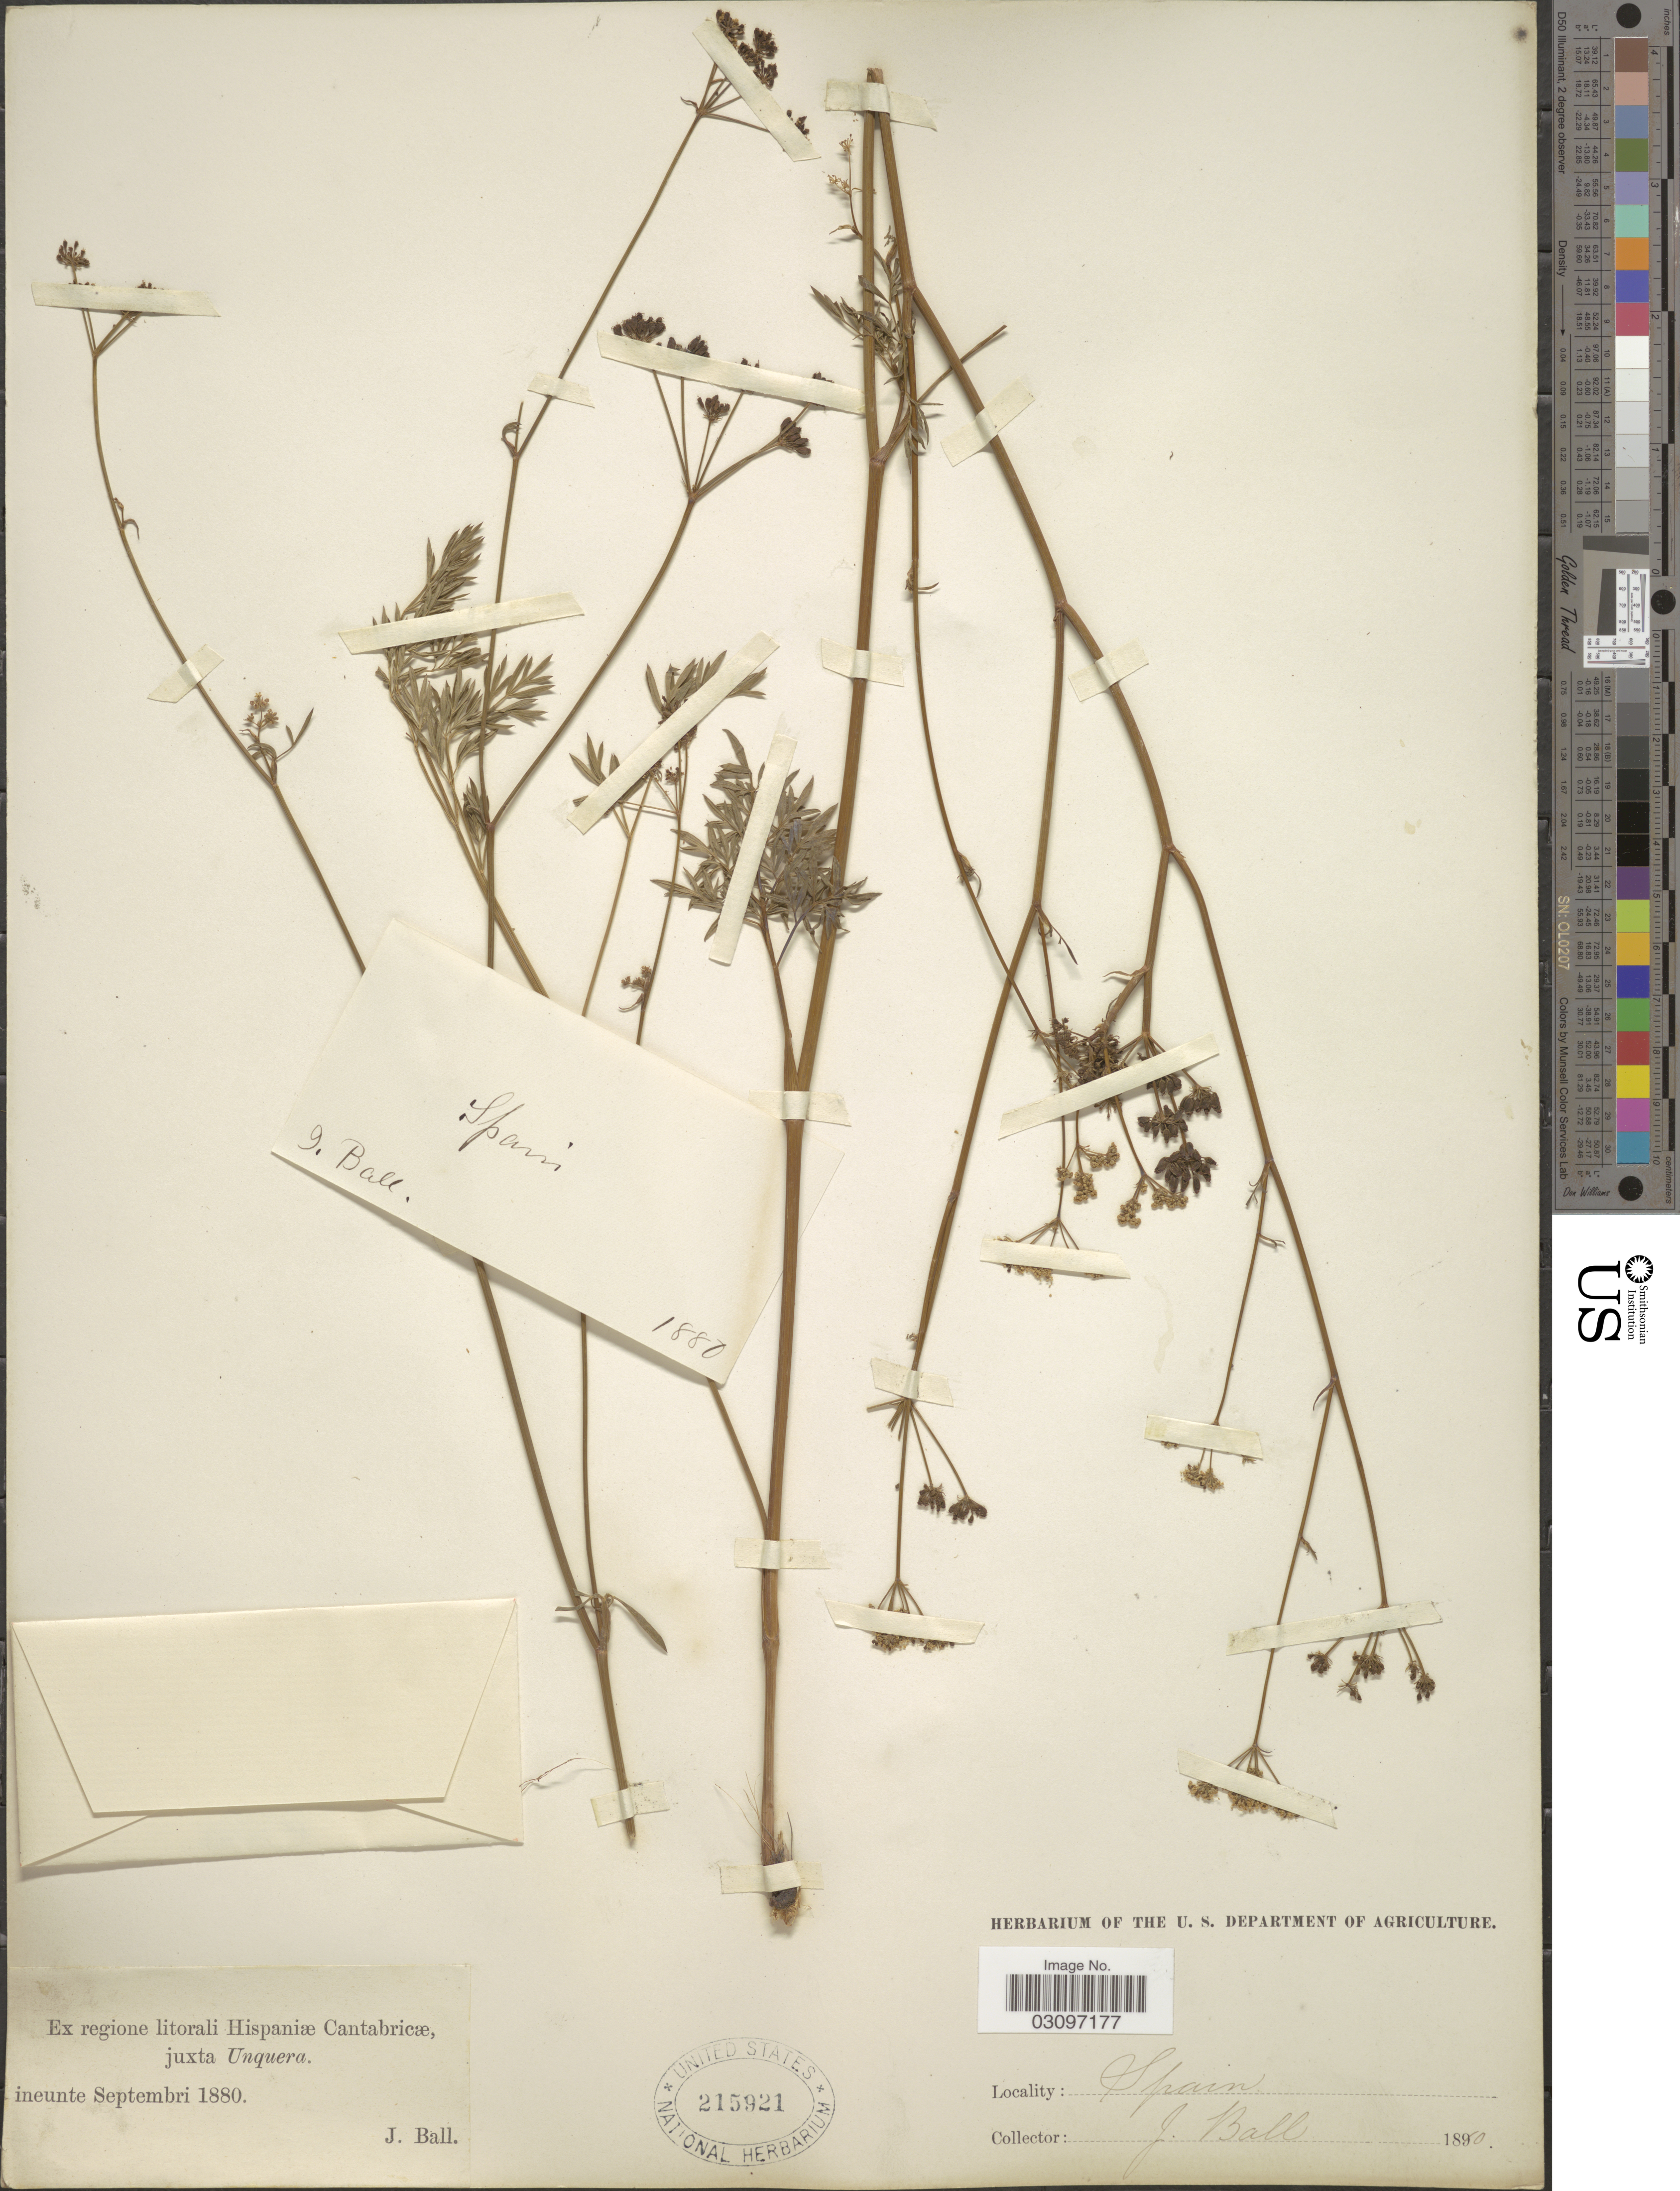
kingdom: Plantae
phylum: Tracheophyta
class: Magnoliopsida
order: Apiales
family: Apiaceae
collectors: J. Ball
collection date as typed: ineunte Septembri 1880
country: Spain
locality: Ex regione litorali Hispaniæ Cantabricæ, juxta Unquera.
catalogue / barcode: US 215921